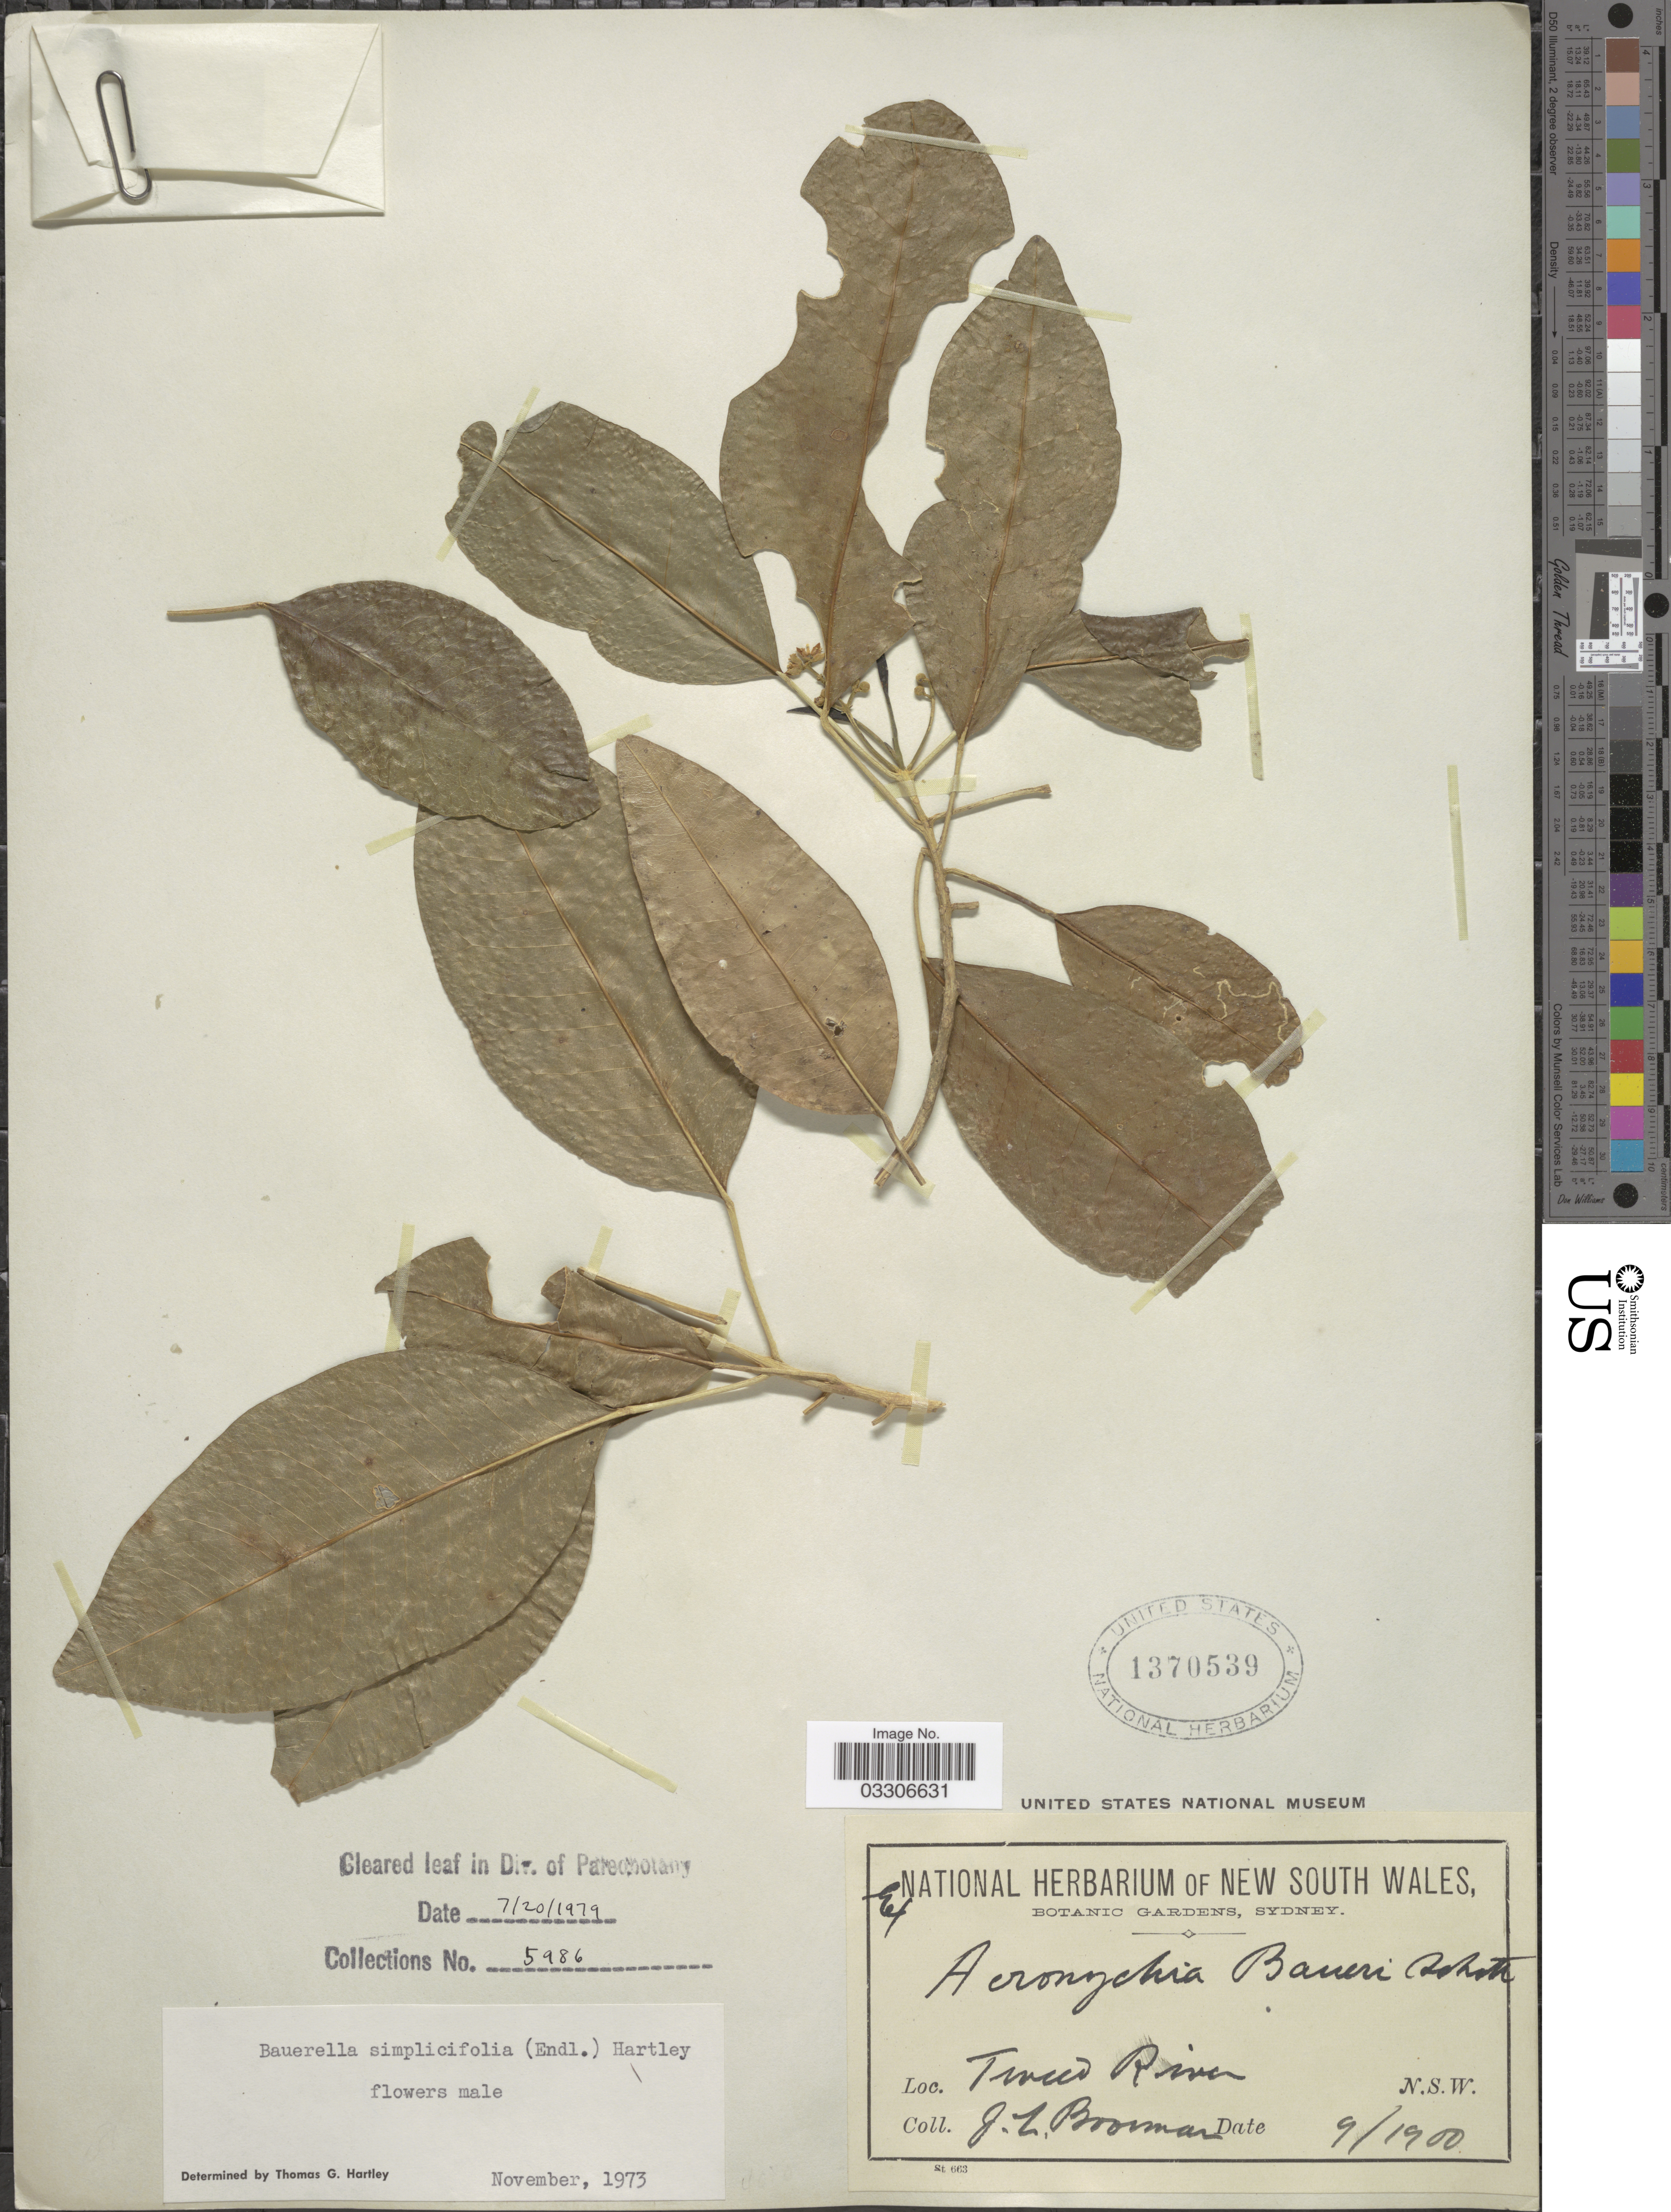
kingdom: Plantae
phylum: Tracheophyta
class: Magnoliopsida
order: Sapindales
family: Rutaceae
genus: Sarcomelicope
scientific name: Sarcomelicope simplicifolia subsp. simplicifolia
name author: (Endl.) T.G. Hartley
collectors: J. Boorman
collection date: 1900-09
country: Australia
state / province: New South Wales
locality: Tweed River.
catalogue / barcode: US 1370539